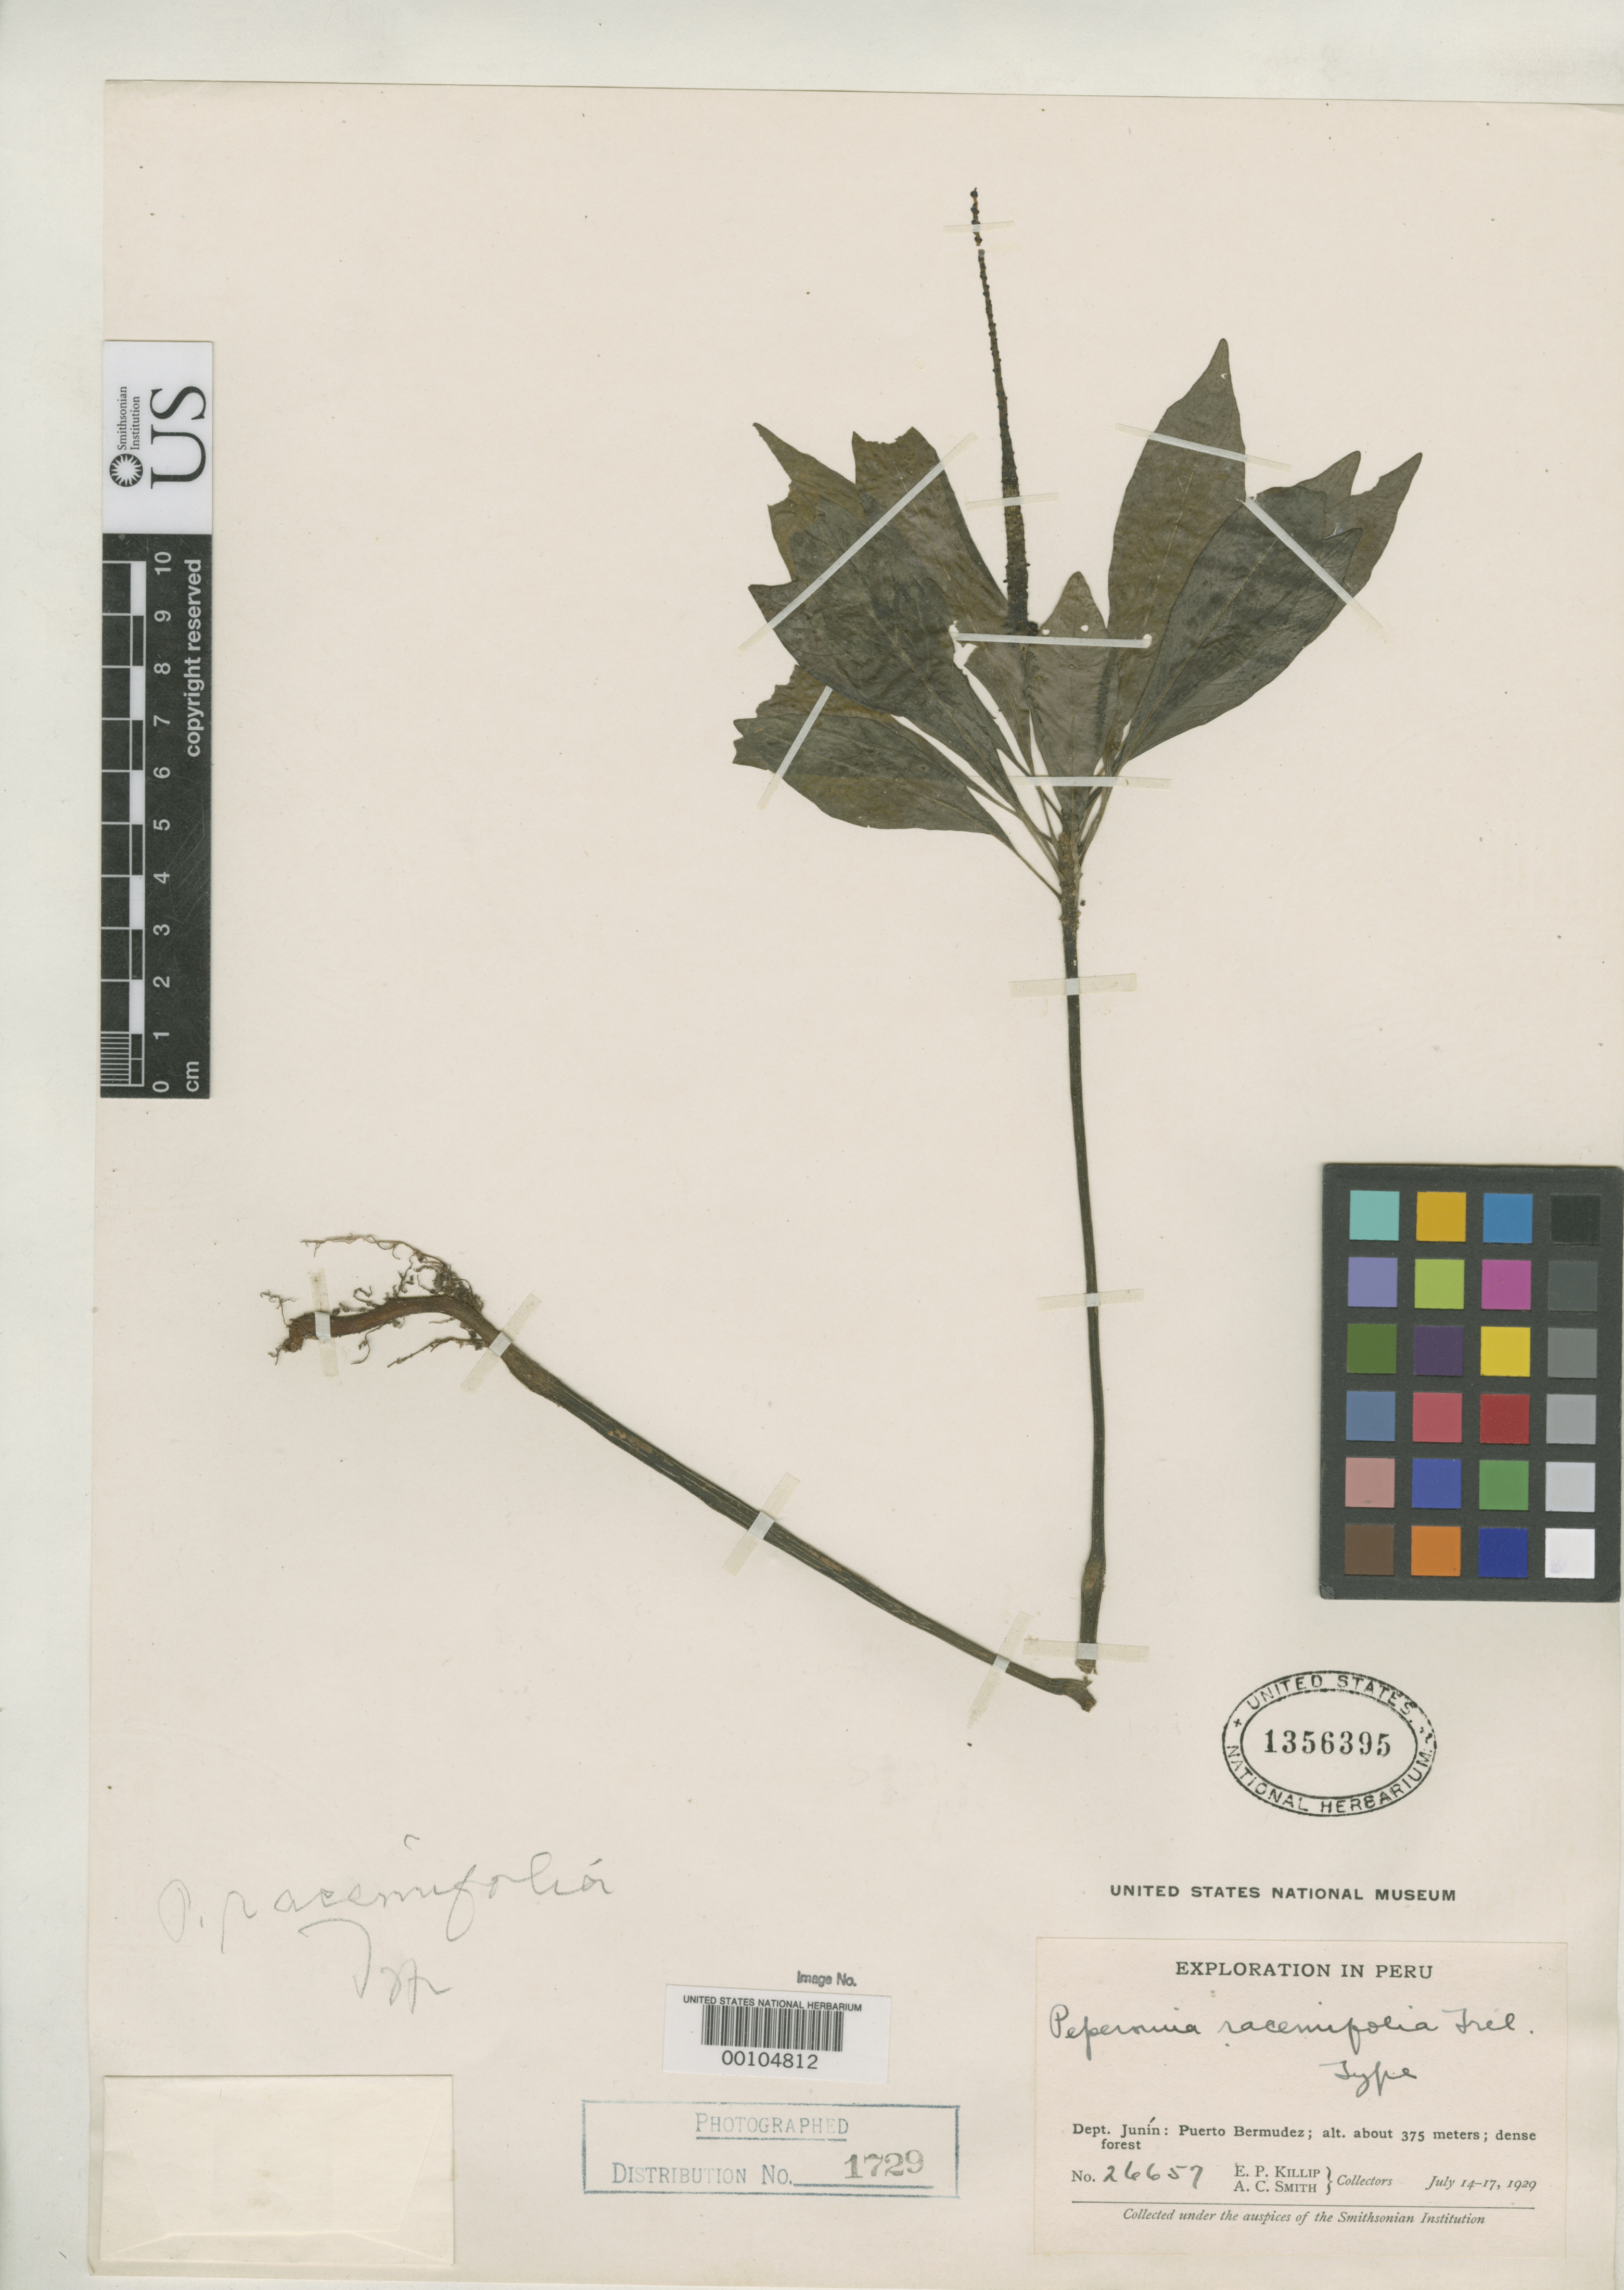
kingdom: Plantae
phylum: Tracheophyta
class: Magnoliopsida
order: Piperales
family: Piperaceae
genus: Peperomia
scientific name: Peperomia racemifolia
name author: Trel. in J.F. Macbr.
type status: Holotype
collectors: E. P. Killip & A. C. Smith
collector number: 26657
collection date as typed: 14 Jul 1929 to 17 Jul 1929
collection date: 1929-07-14/1929-07-17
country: Peru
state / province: Junín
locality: Puerto Bermudez.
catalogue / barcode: US 1356395